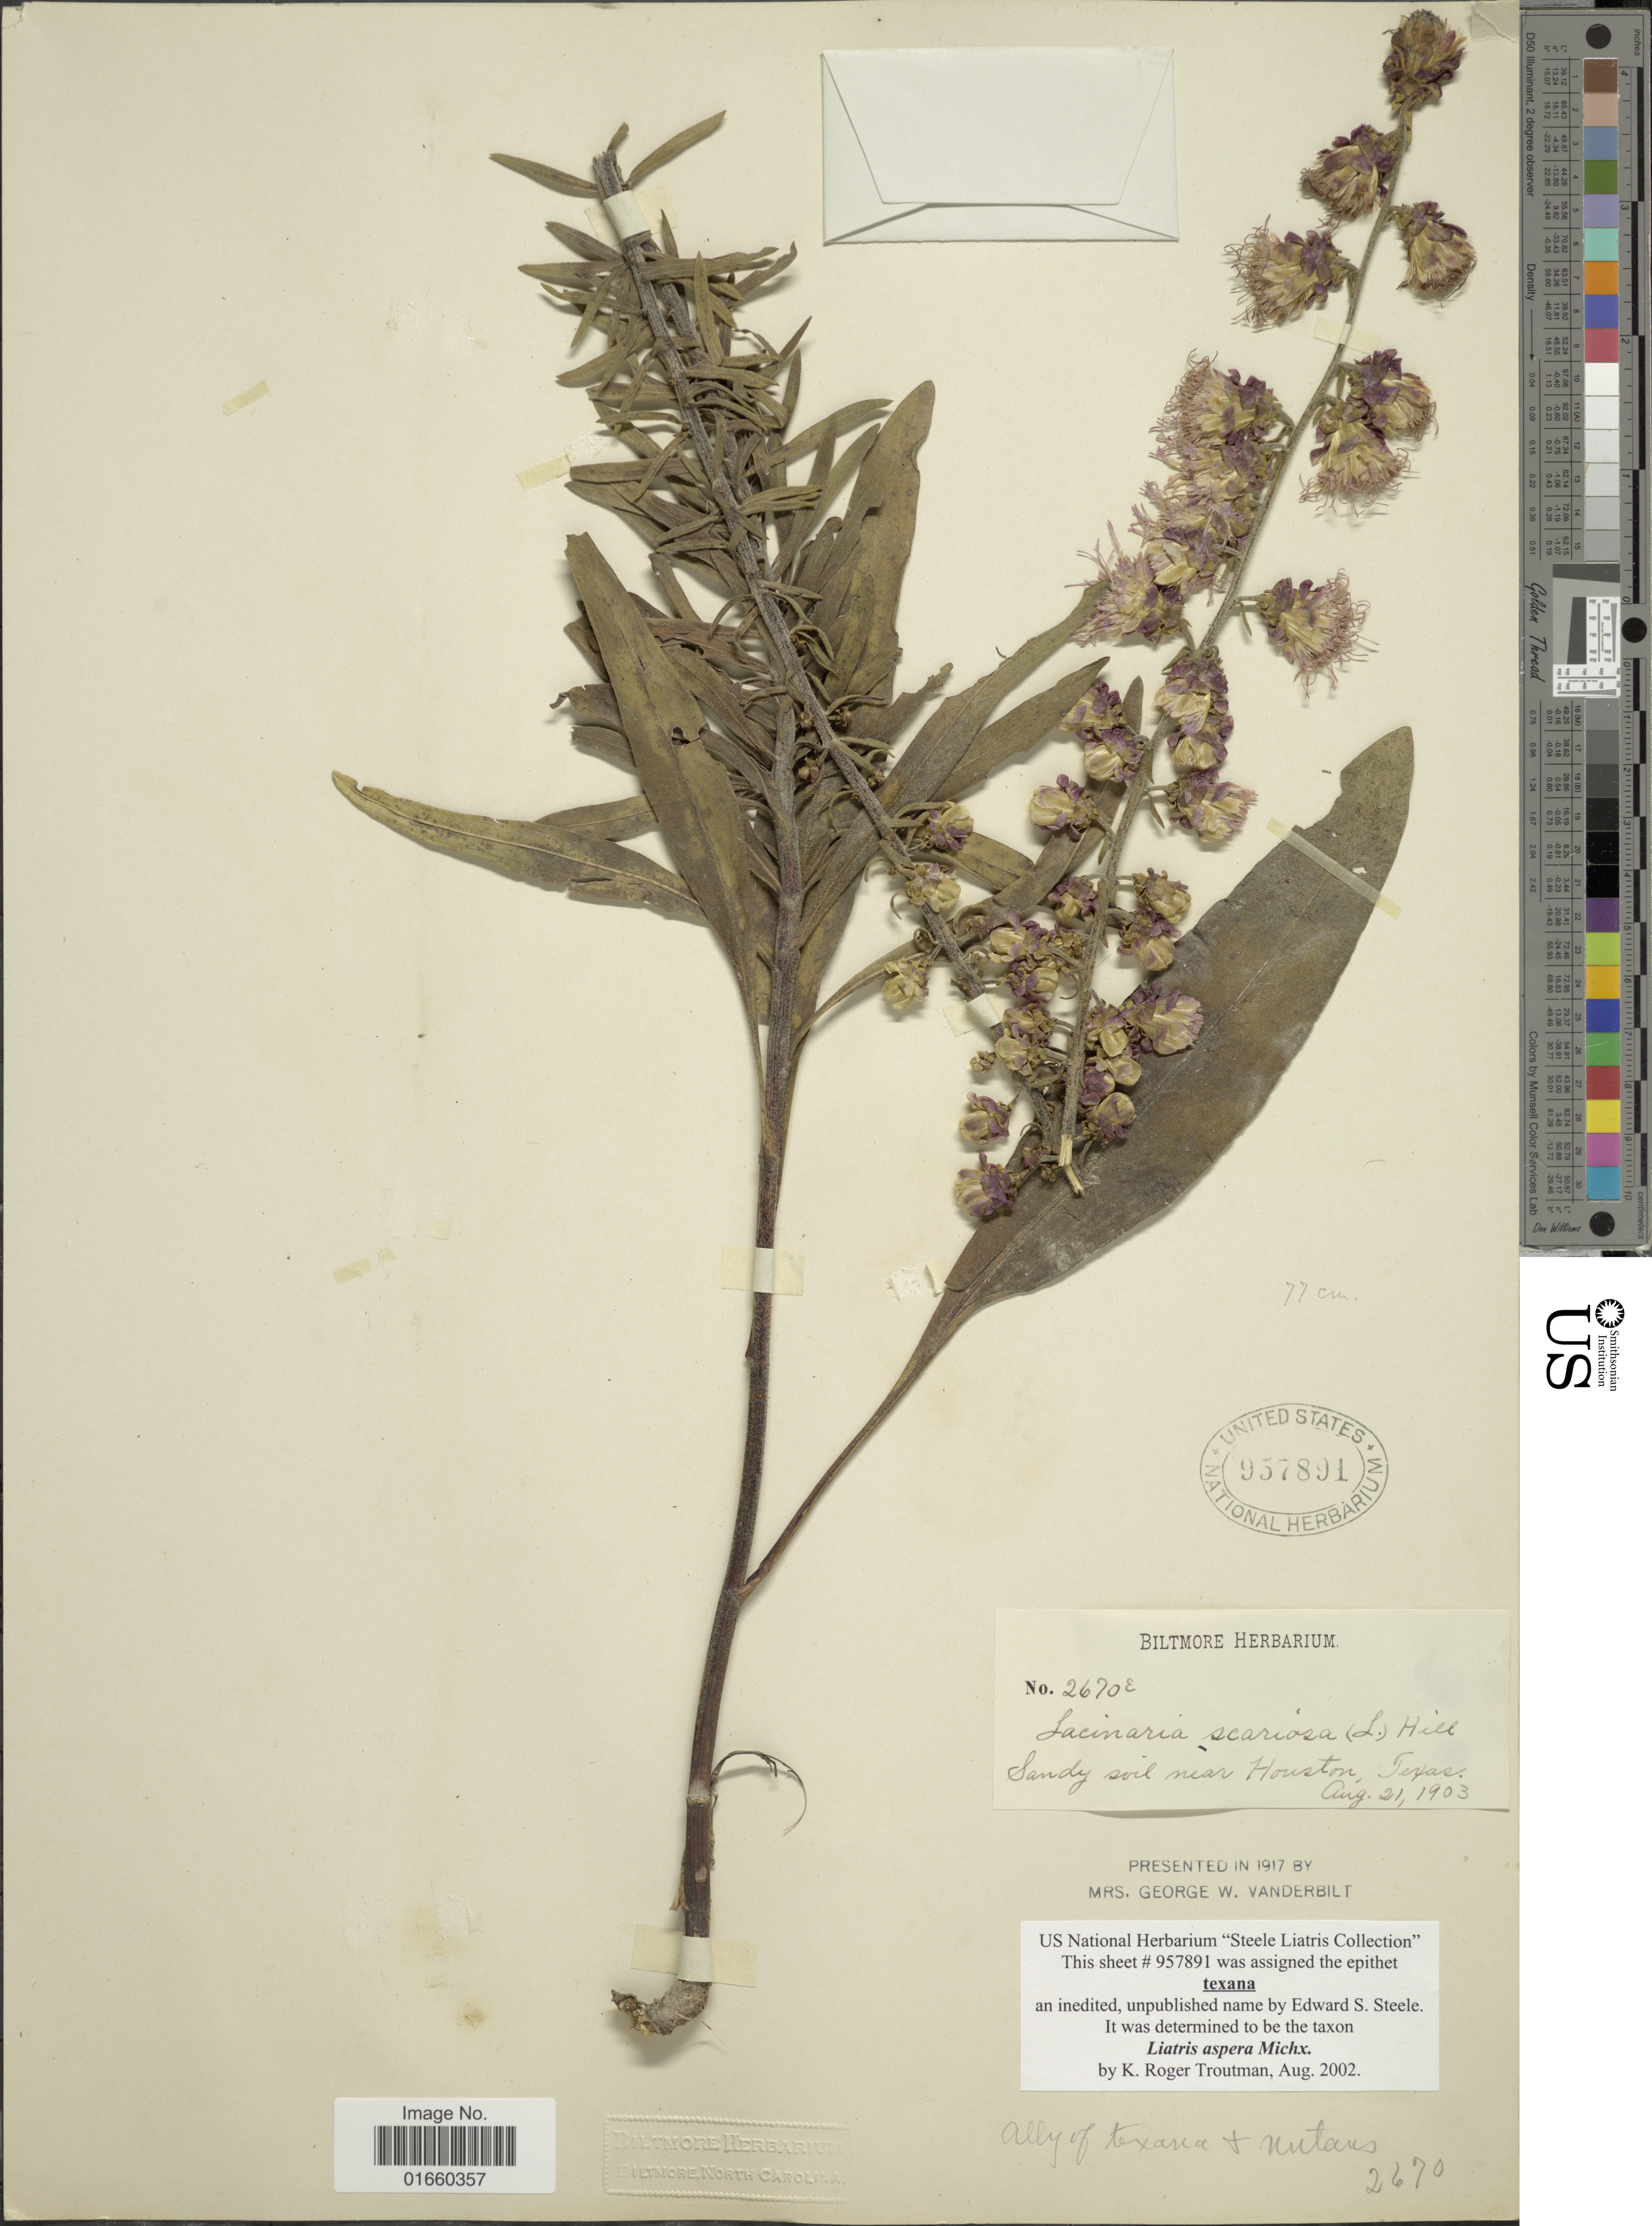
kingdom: Plantae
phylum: Tracheophyta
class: Magnoliopsida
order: Asterales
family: Asteraceae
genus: Liatris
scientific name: Liatris aspera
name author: Michx.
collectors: ex herb. Biltmore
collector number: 2670E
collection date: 1903-08-21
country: United States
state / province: Texas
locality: Sandy soil near Houston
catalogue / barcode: US 957891